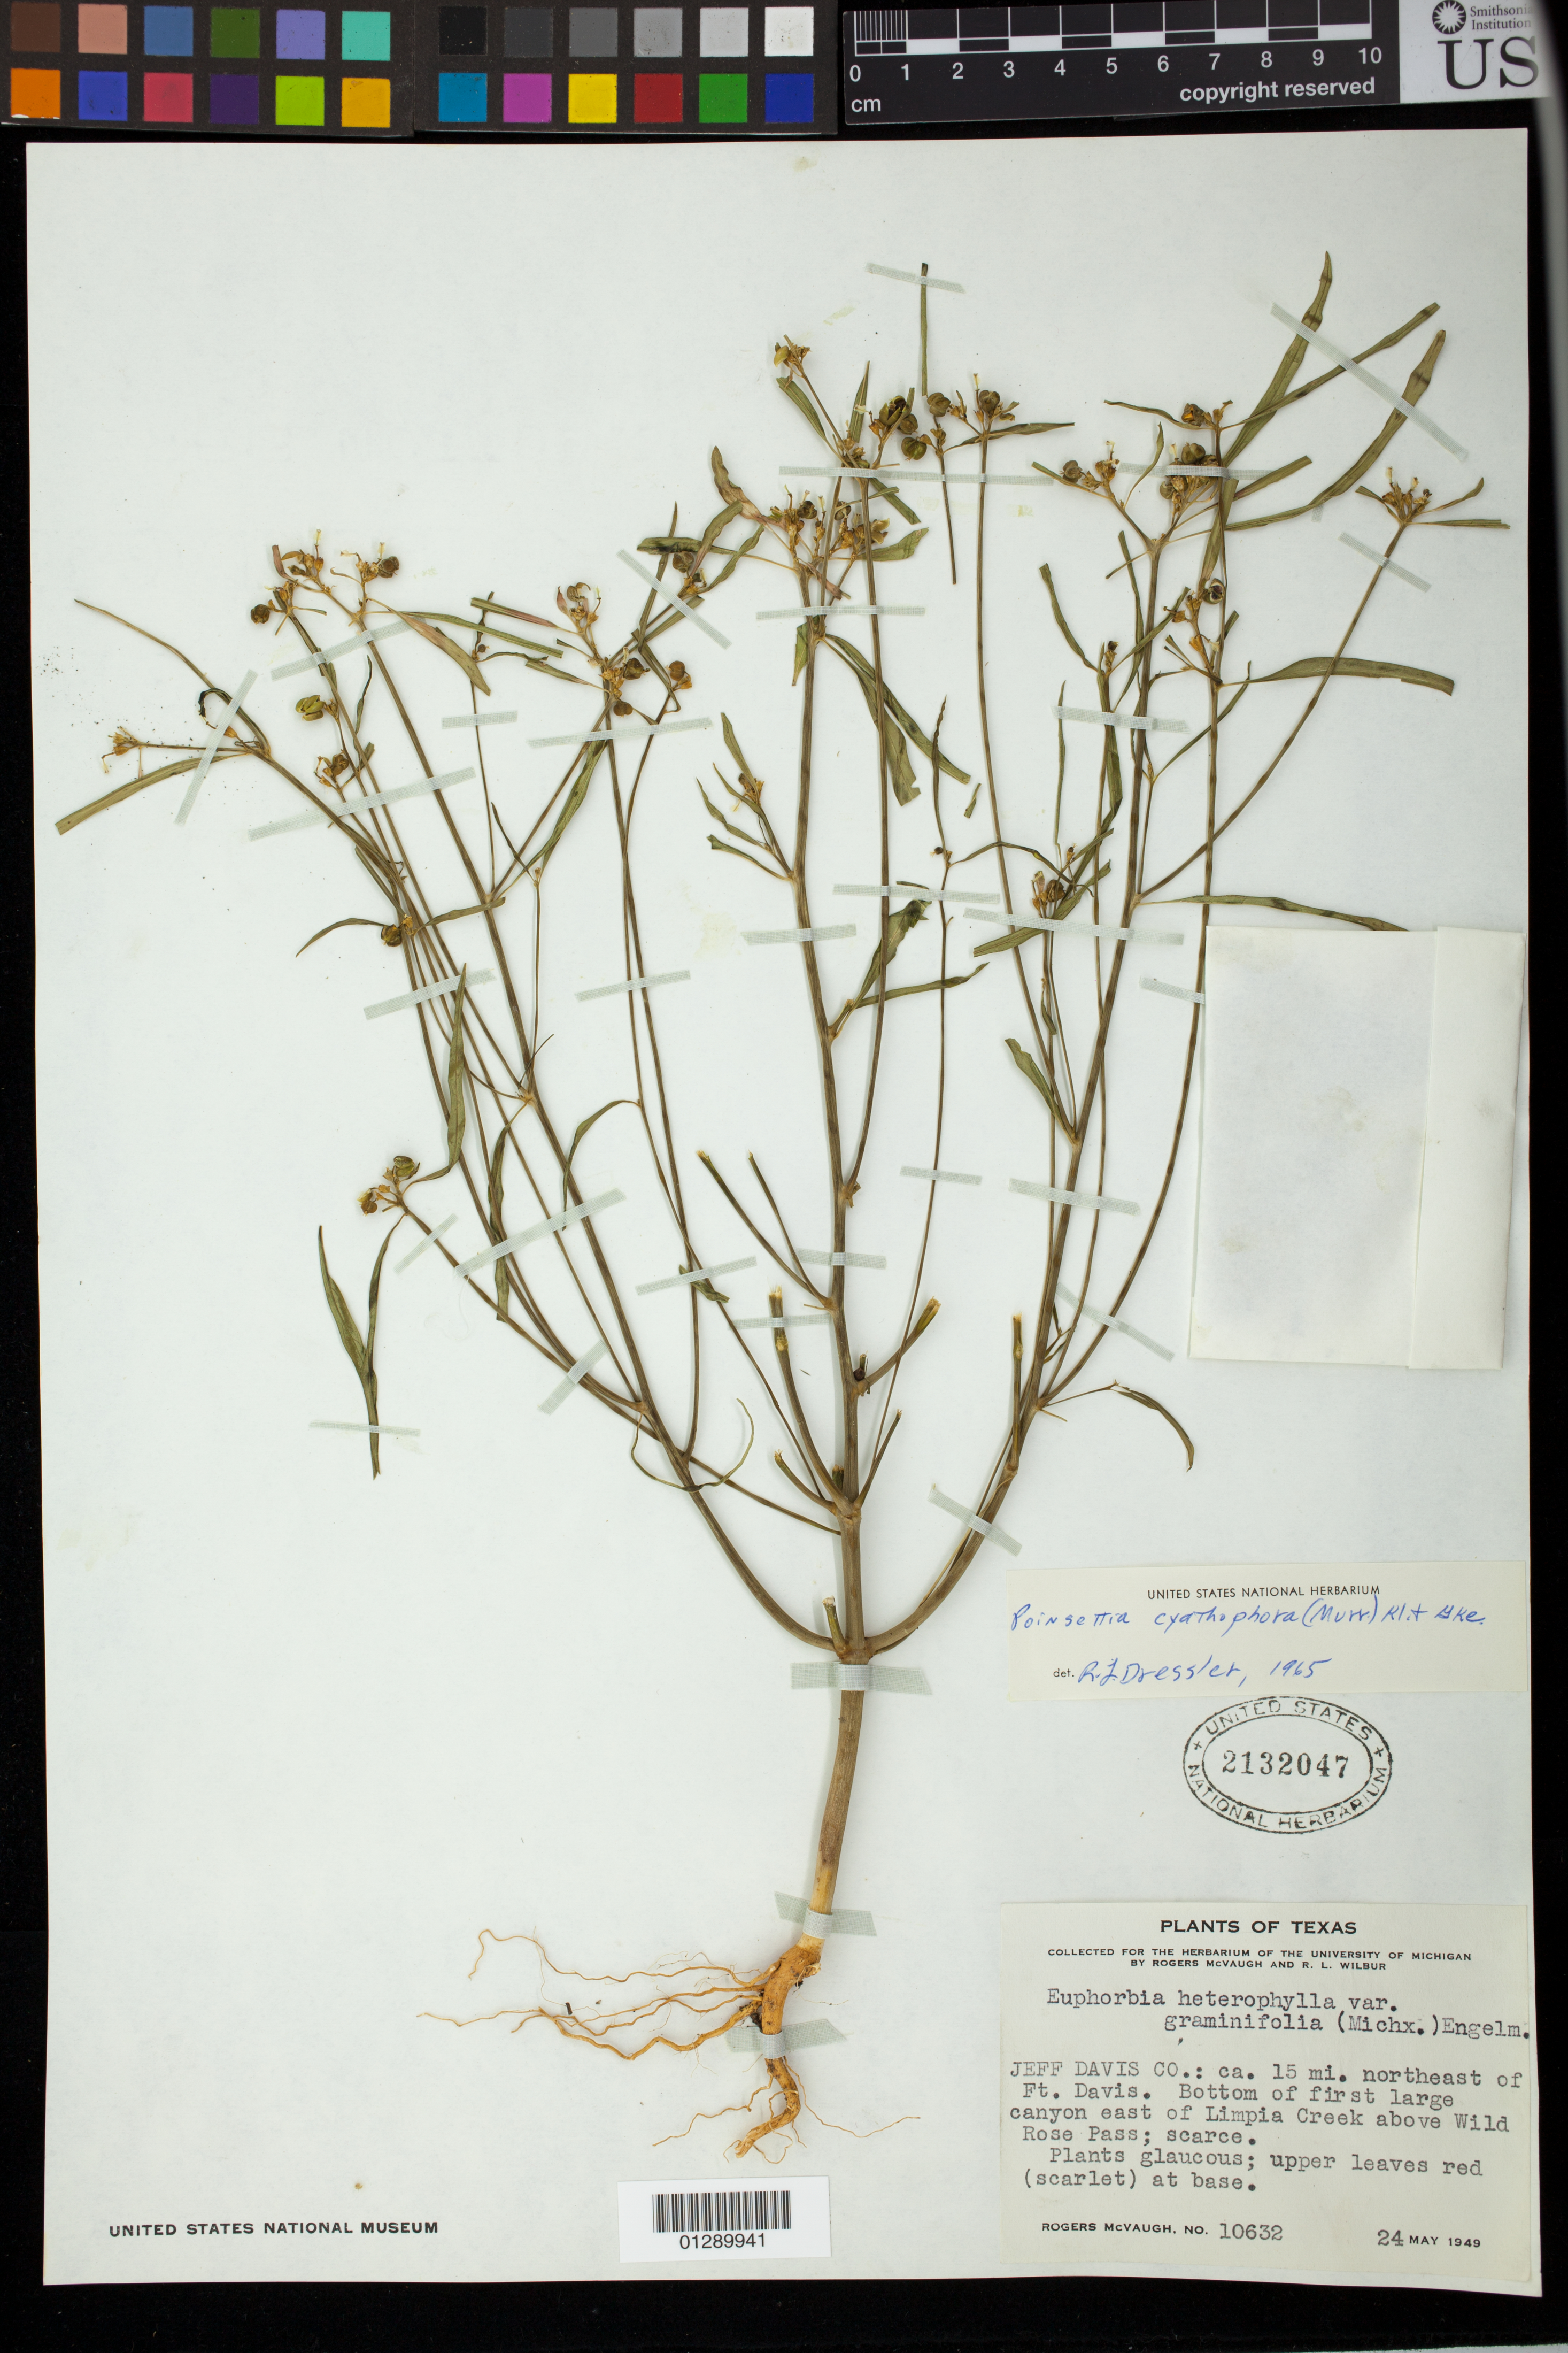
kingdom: Plantae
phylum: Tracheophyta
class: Magnoliopsida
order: Malpighiales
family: Euphorbiaceae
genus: Euphorbia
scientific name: Euphorbia heterophylla var. cyathophora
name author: (Murr.) Griseb.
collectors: R. McVaugh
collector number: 10632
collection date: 1949-05-24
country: United States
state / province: Texas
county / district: Jeff Davis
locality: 15 mi. northeast of Ft. Davis. Bottom of first large canyon east of Limpia Creek above Wild Ross Pass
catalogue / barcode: US 2132047